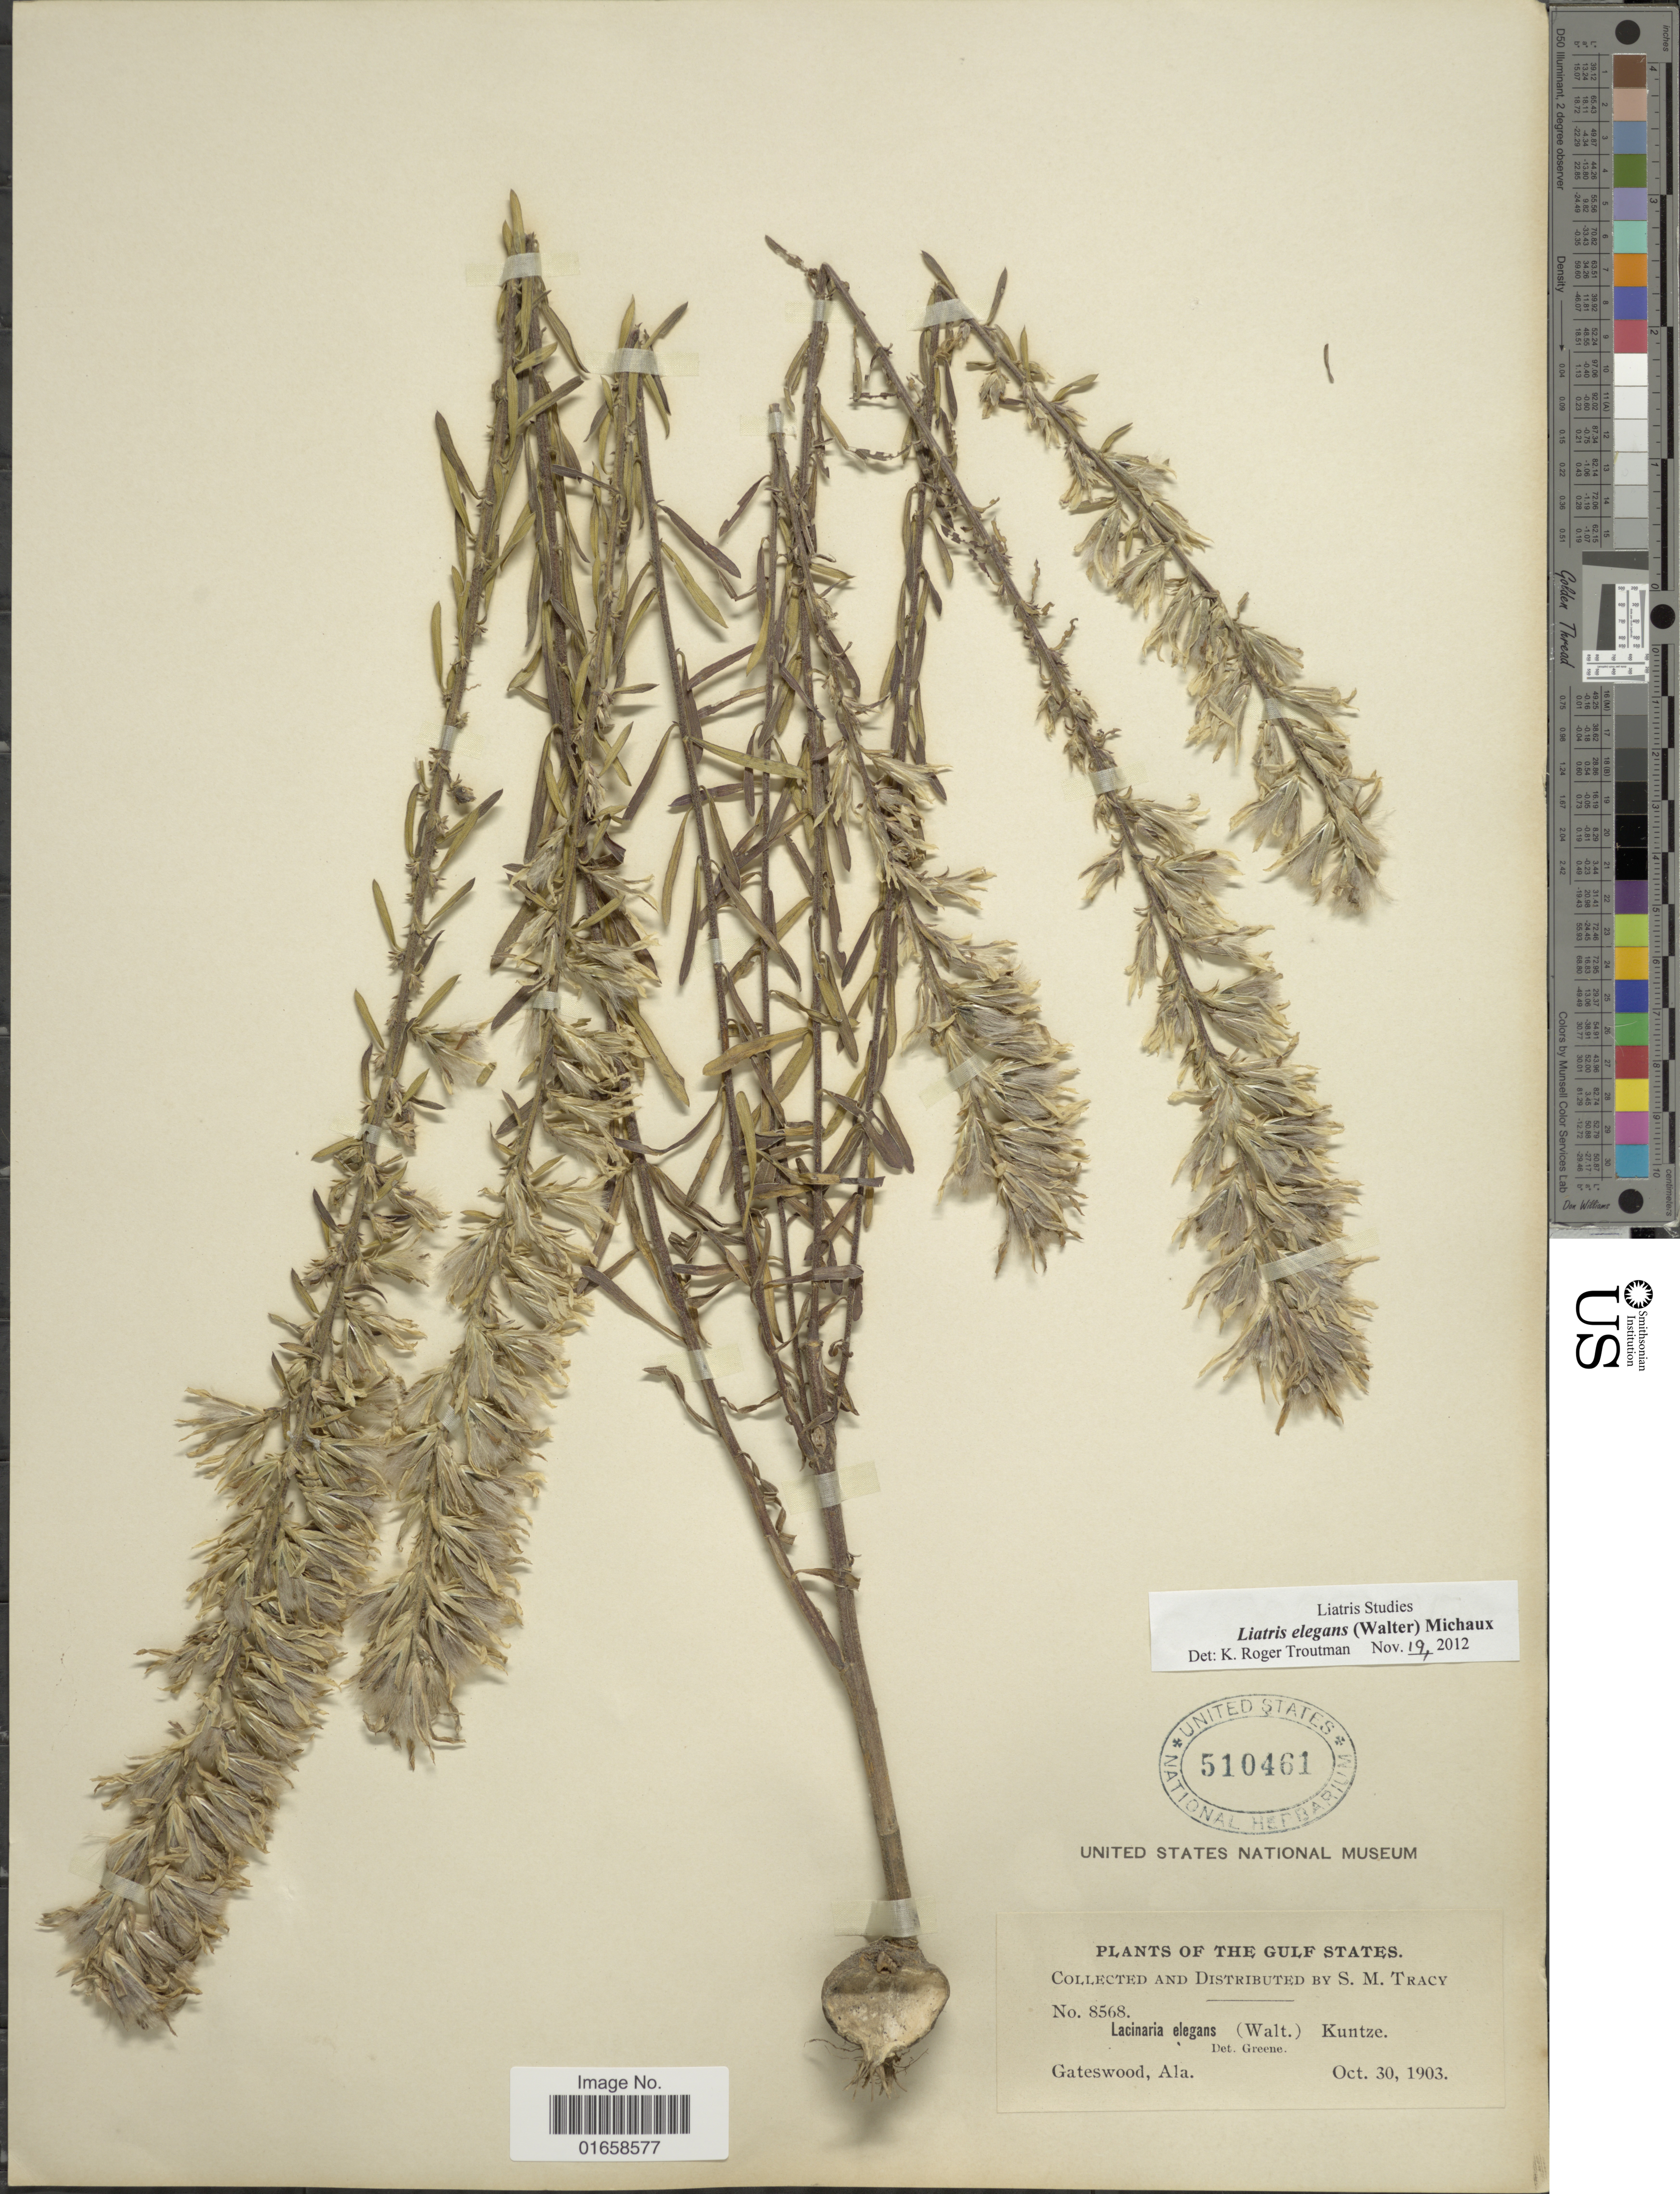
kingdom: Plantae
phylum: Tracheophyta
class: Magnoliopsida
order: Asterales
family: Asteraceae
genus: Liatris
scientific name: Liatris elegans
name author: (Walter) Michx.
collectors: S. M. Tracy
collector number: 8568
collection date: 1903-10-30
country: United States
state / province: Alabama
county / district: Baldwin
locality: Gateswood, Ala, The Gulf States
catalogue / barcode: US 510461